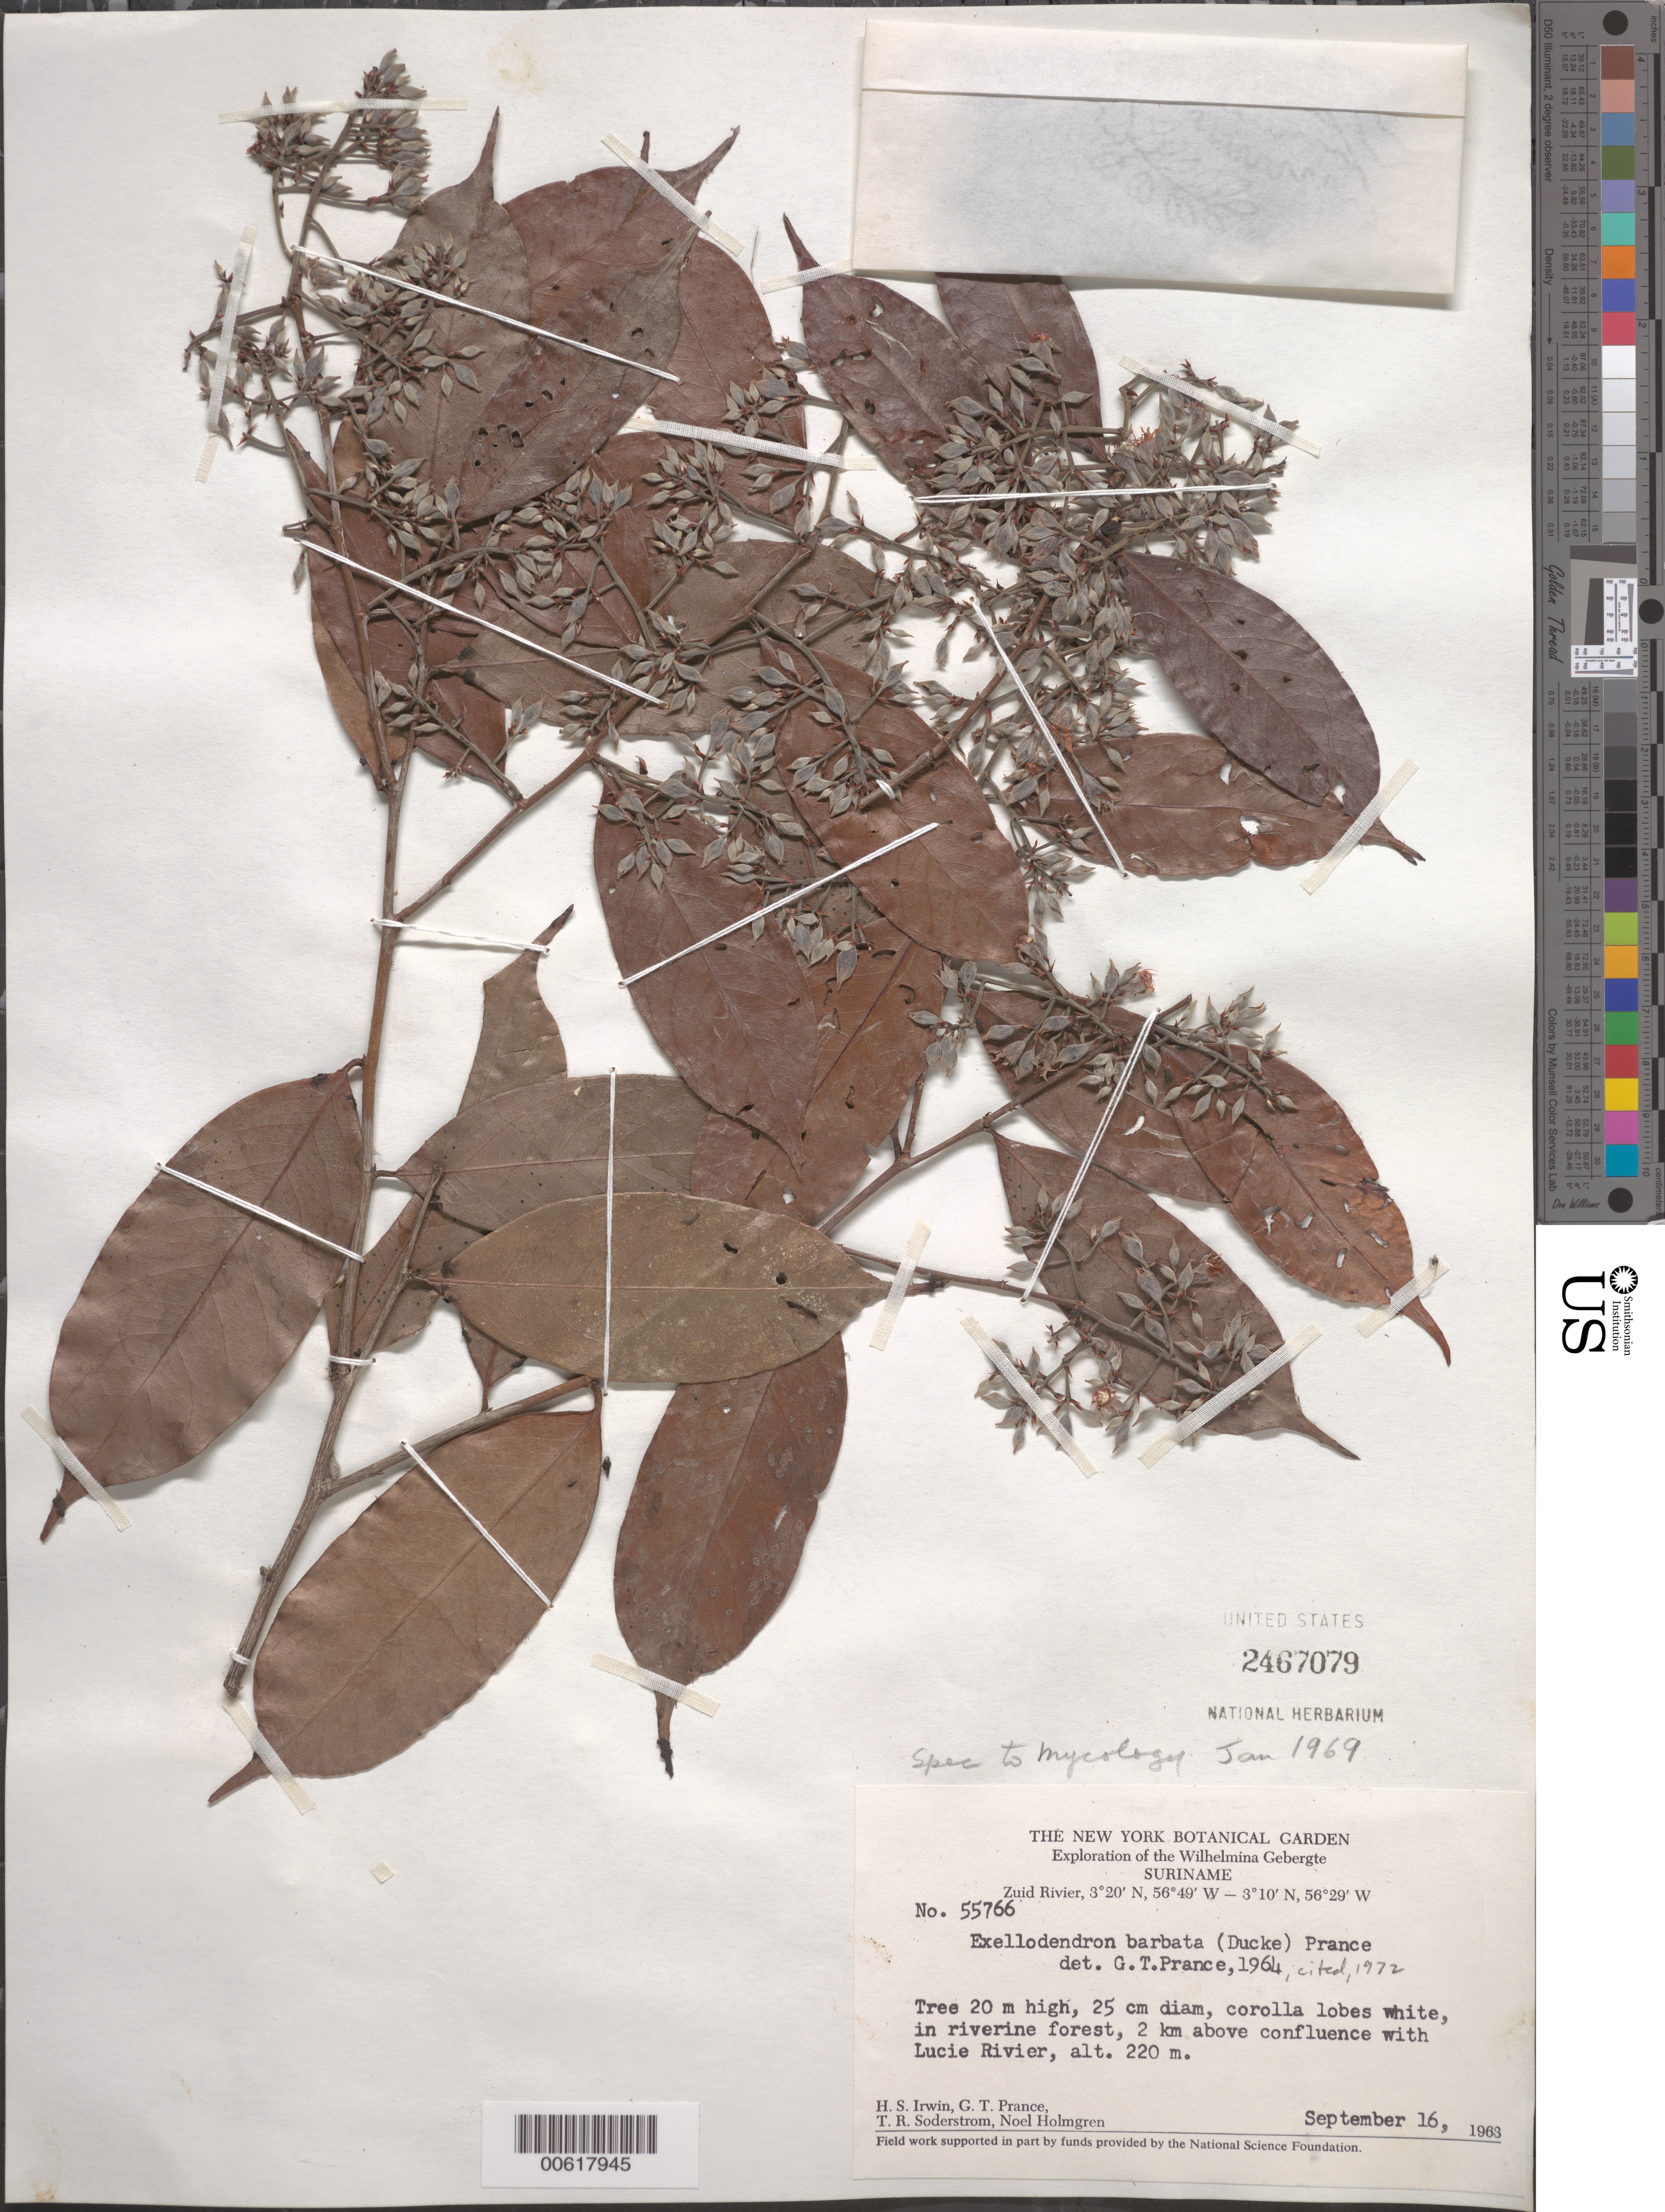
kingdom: Plantae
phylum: Tracheophyta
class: Magnoliopsida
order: Malpighiales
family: Chrysobalanaceae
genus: Exellodendron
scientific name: Exellodendron barbatum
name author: (Ducke) Prance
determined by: Prance, G. T.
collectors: H. Irwin, G. T. Prance, T. R. Soderstrom & N. H. Holmgren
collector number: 55766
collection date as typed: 16-Sep-63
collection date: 1963-09-16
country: Suriname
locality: Zuid River, 2 km above confluence with Lucie R., Wilhelmina Gebergte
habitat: Riverine forest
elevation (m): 220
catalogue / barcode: US 2467079